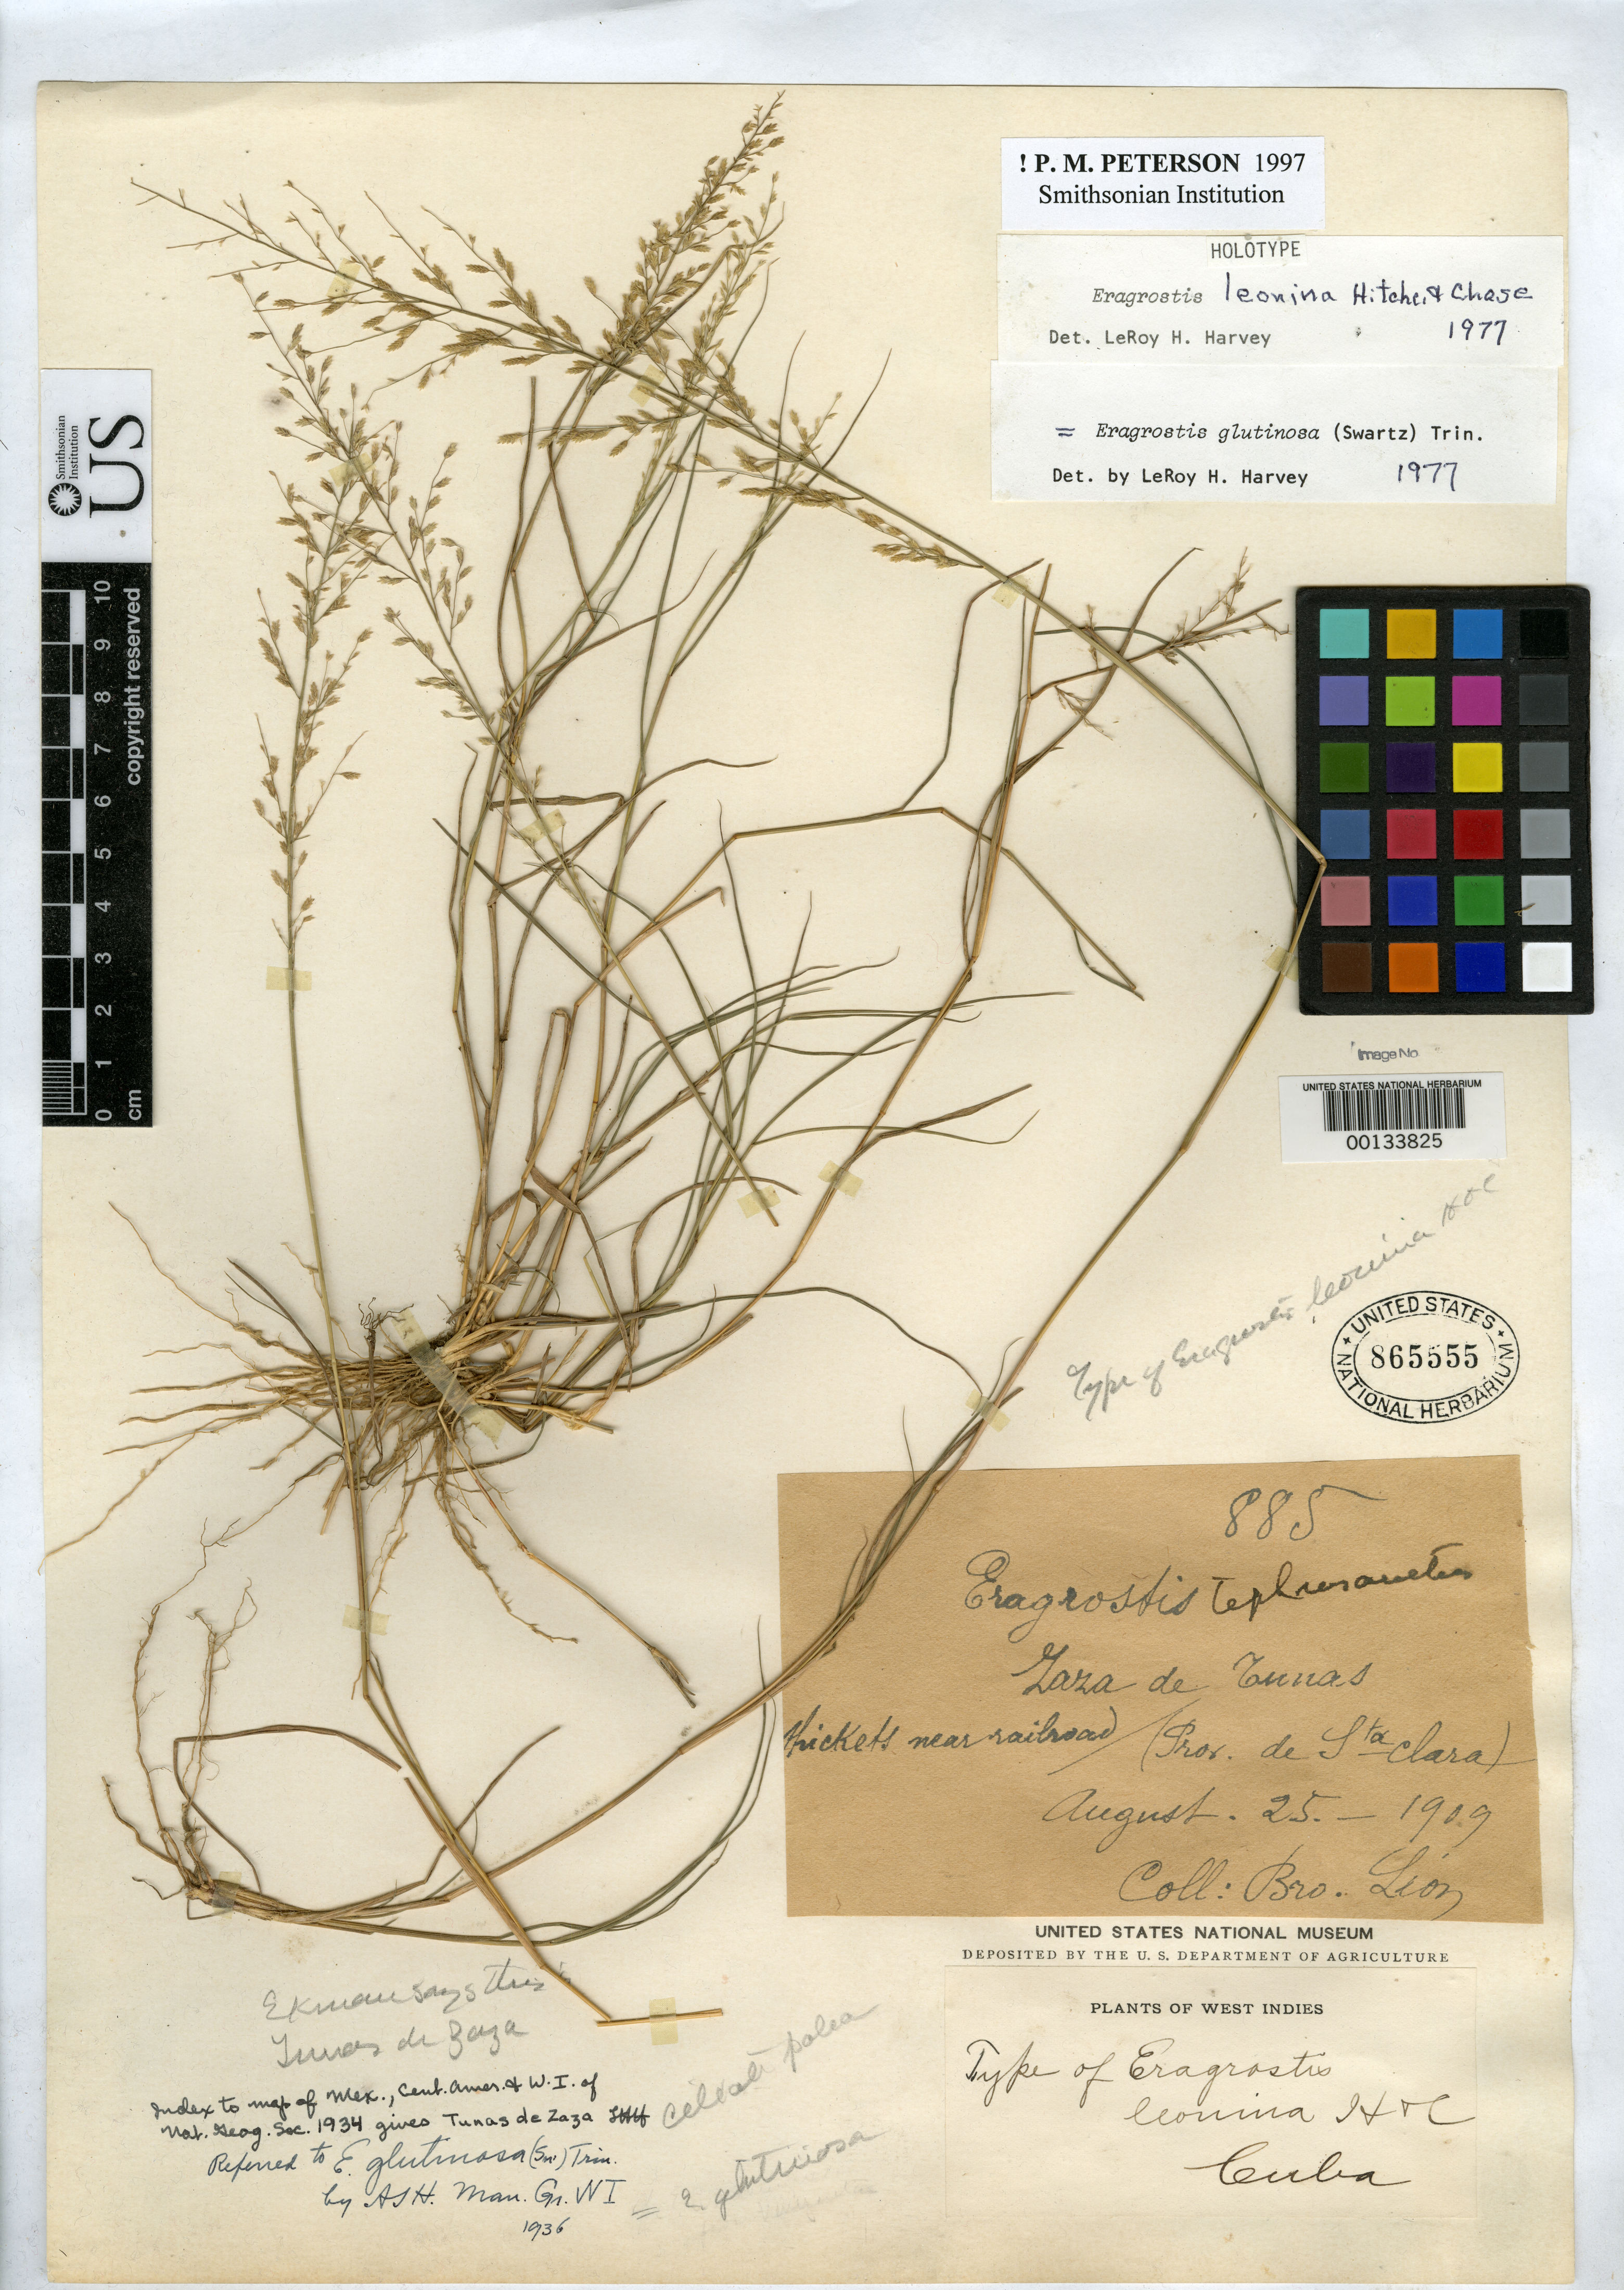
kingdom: Plantae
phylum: Tracheophyta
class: Liliopsida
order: Poales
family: Poaceae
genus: Eragrostis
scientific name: Eragrostis leonina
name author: Hitchc. & Chase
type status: Holotype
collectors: Bro. León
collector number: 885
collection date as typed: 25 Aug 1909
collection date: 1909-08-25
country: Cuba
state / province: Las Villas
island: Greater Antilles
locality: Zaza de Tunas.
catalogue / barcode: US 865555